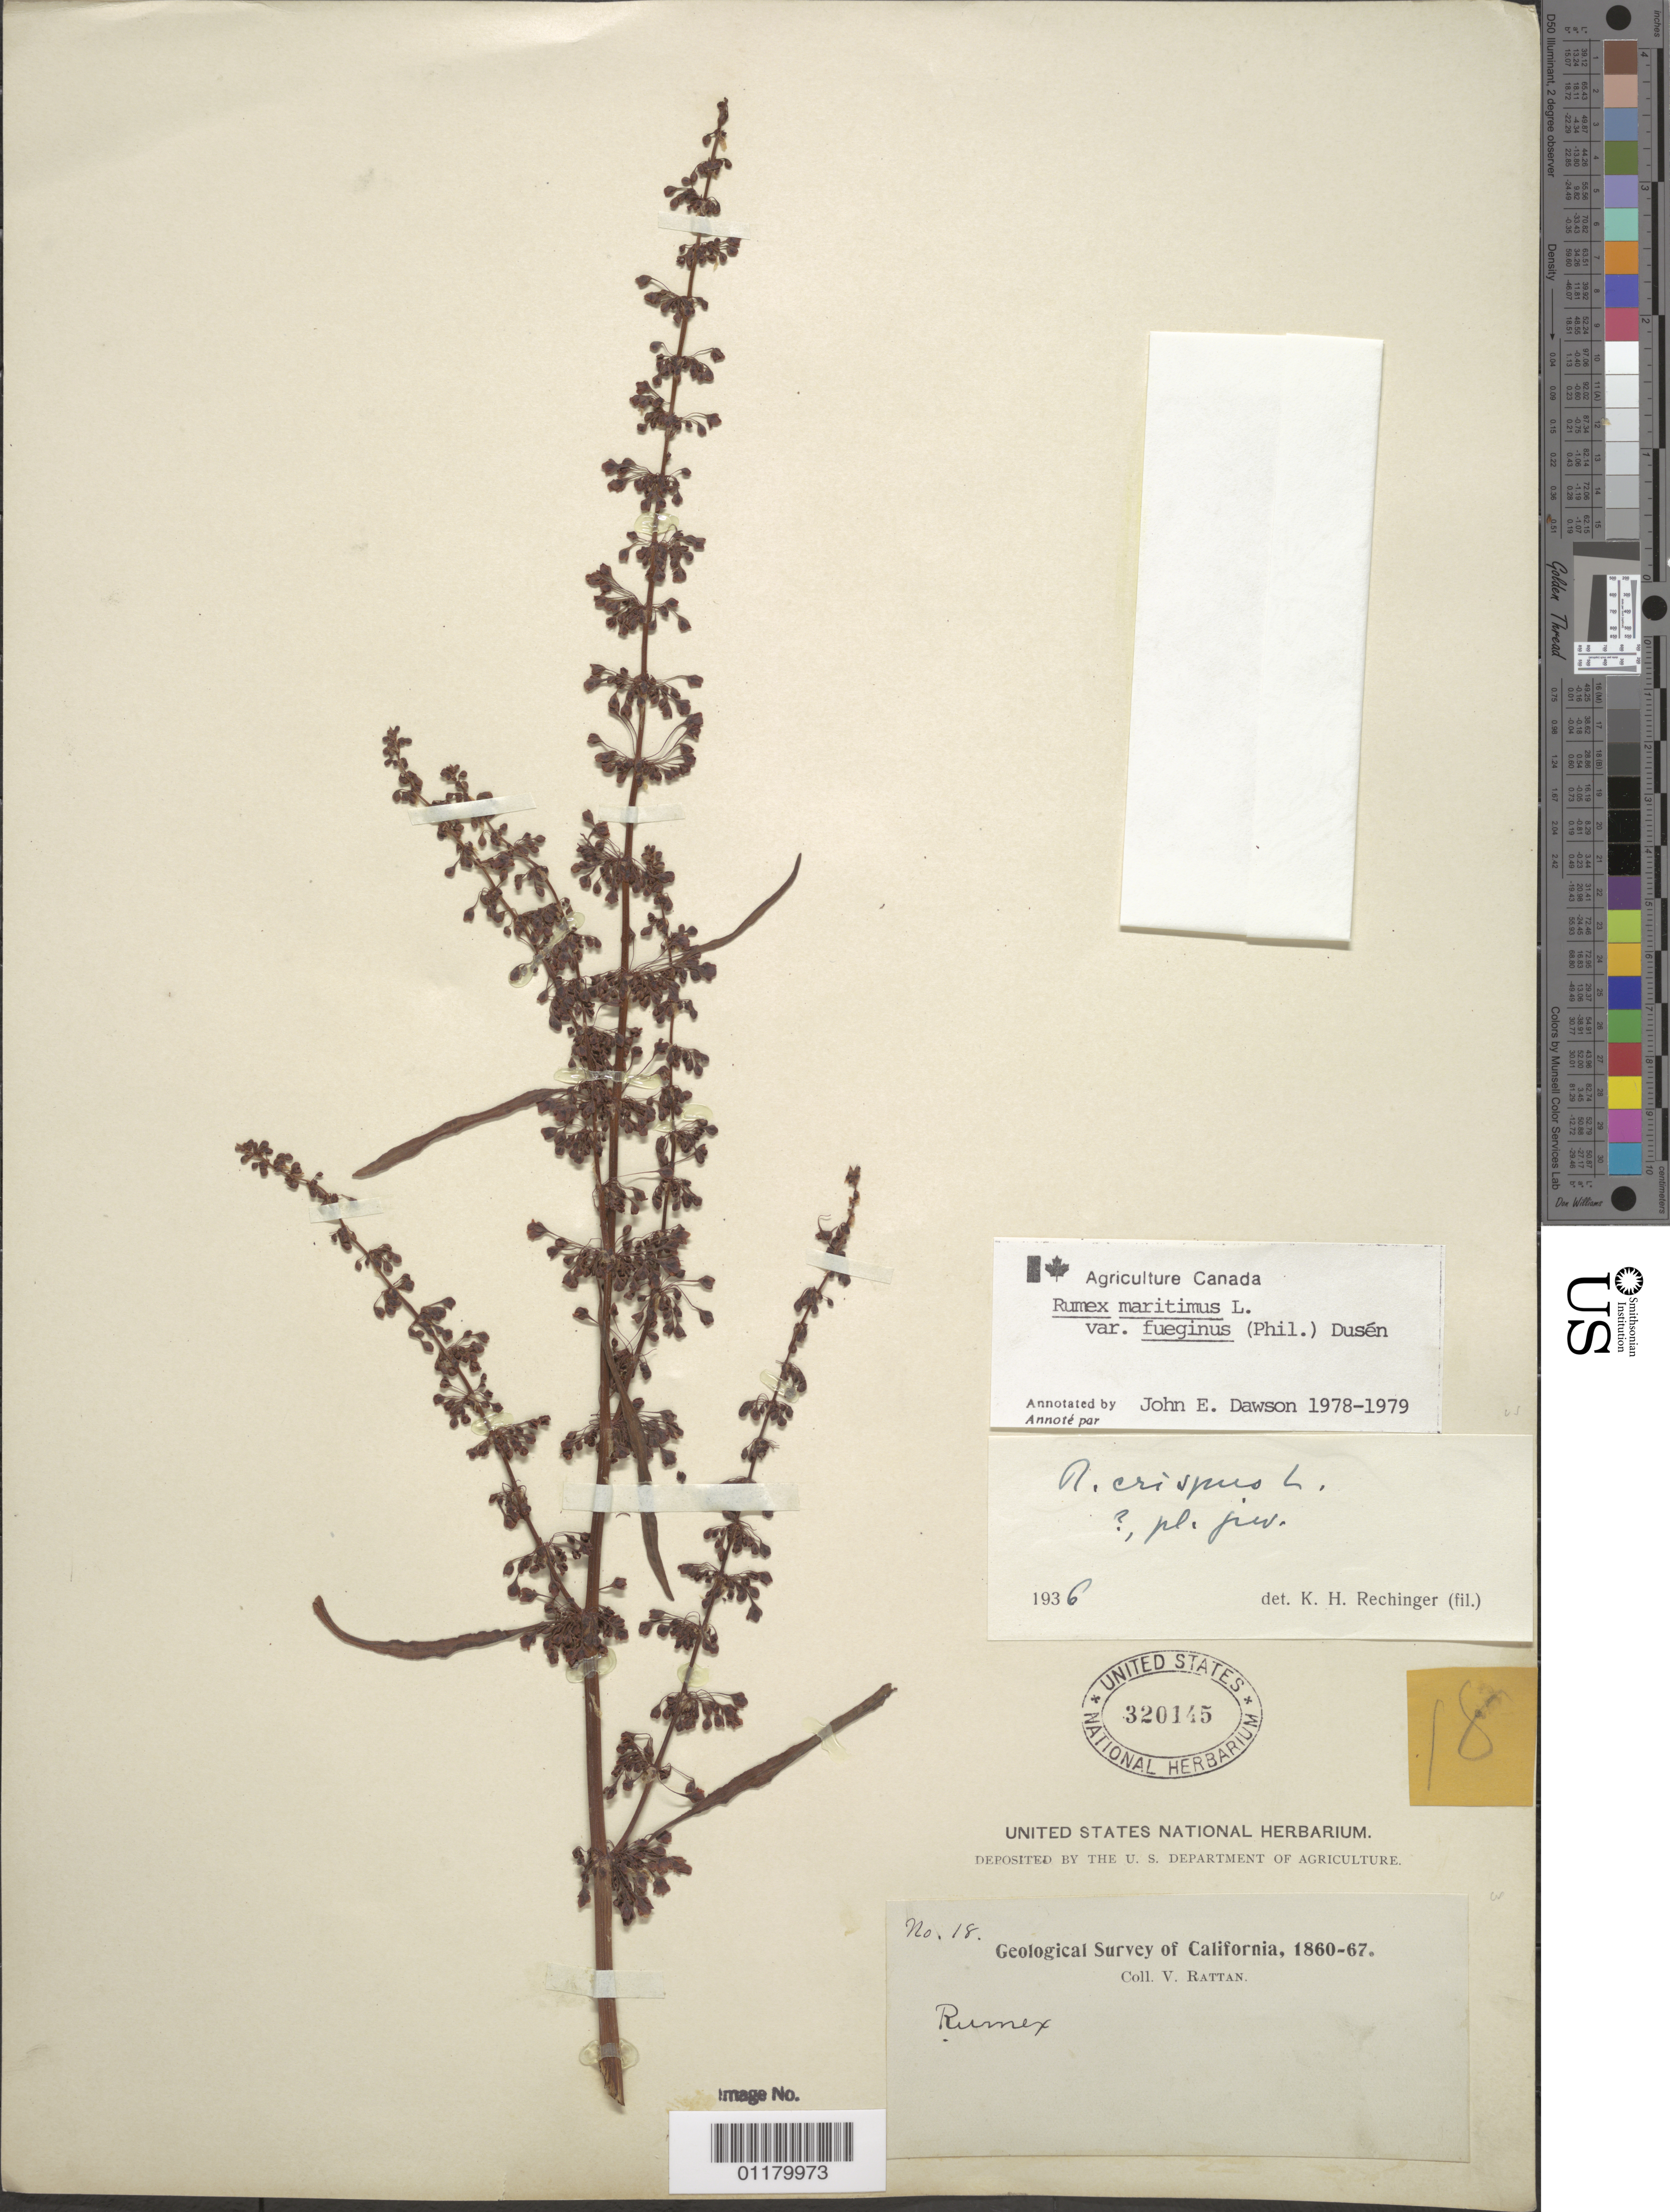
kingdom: Plantae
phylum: Tracheophyta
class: Magnoliopsida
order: Caryophyllales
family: Polygonaceae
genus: Rumex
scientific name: Rumex maritimus var. fueginus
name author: (Phil.) Dusén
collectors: V. Rattan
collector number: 18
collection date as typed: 1860 to -- --- 1867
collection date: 1860/1867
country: United States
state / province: California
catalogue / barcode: US 320145